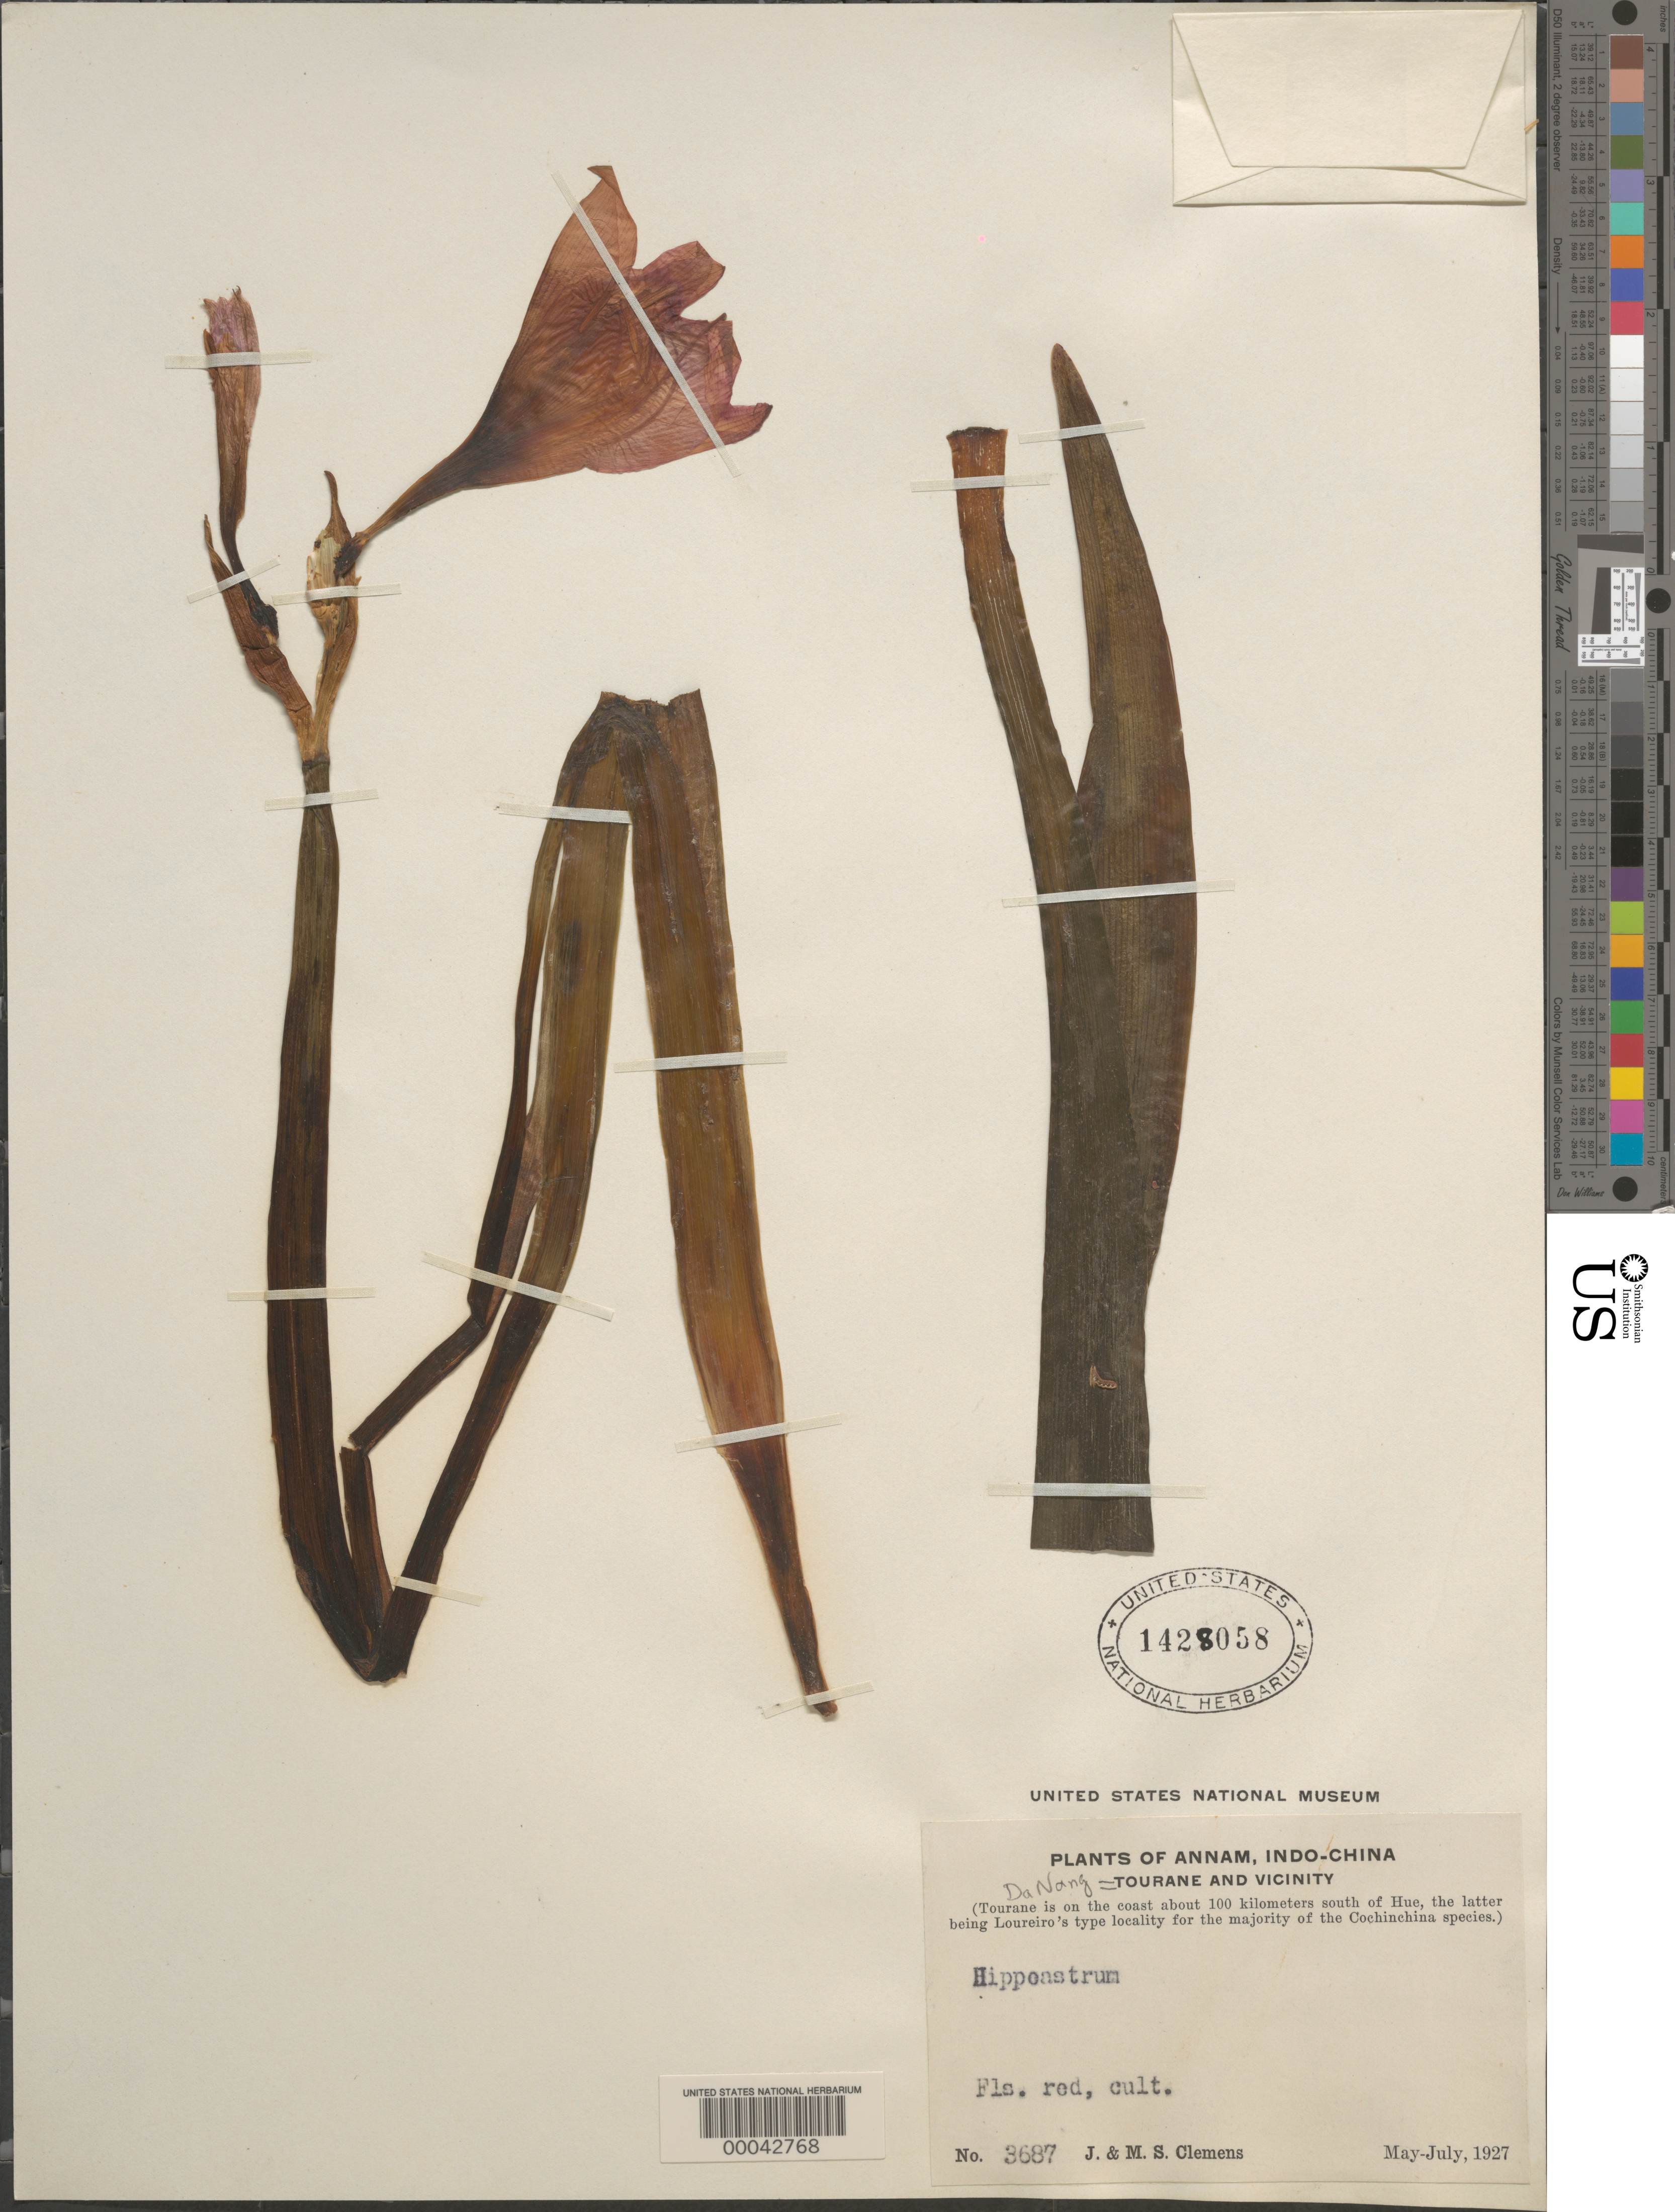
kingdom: Plantae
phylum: Tracheophyta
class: Liliopsida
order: Asparagales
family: Amaryllidaceae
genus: Hippeastrum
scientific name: Hippeastrum sp.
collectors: J. Clemens & M. S. Clemens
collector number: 3687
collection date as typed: May 1927 to -- Jul 1927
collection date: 1927-05/1927-07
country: Vietnam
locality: Da nang (tourane) and vicinity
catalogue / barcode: US 1428058